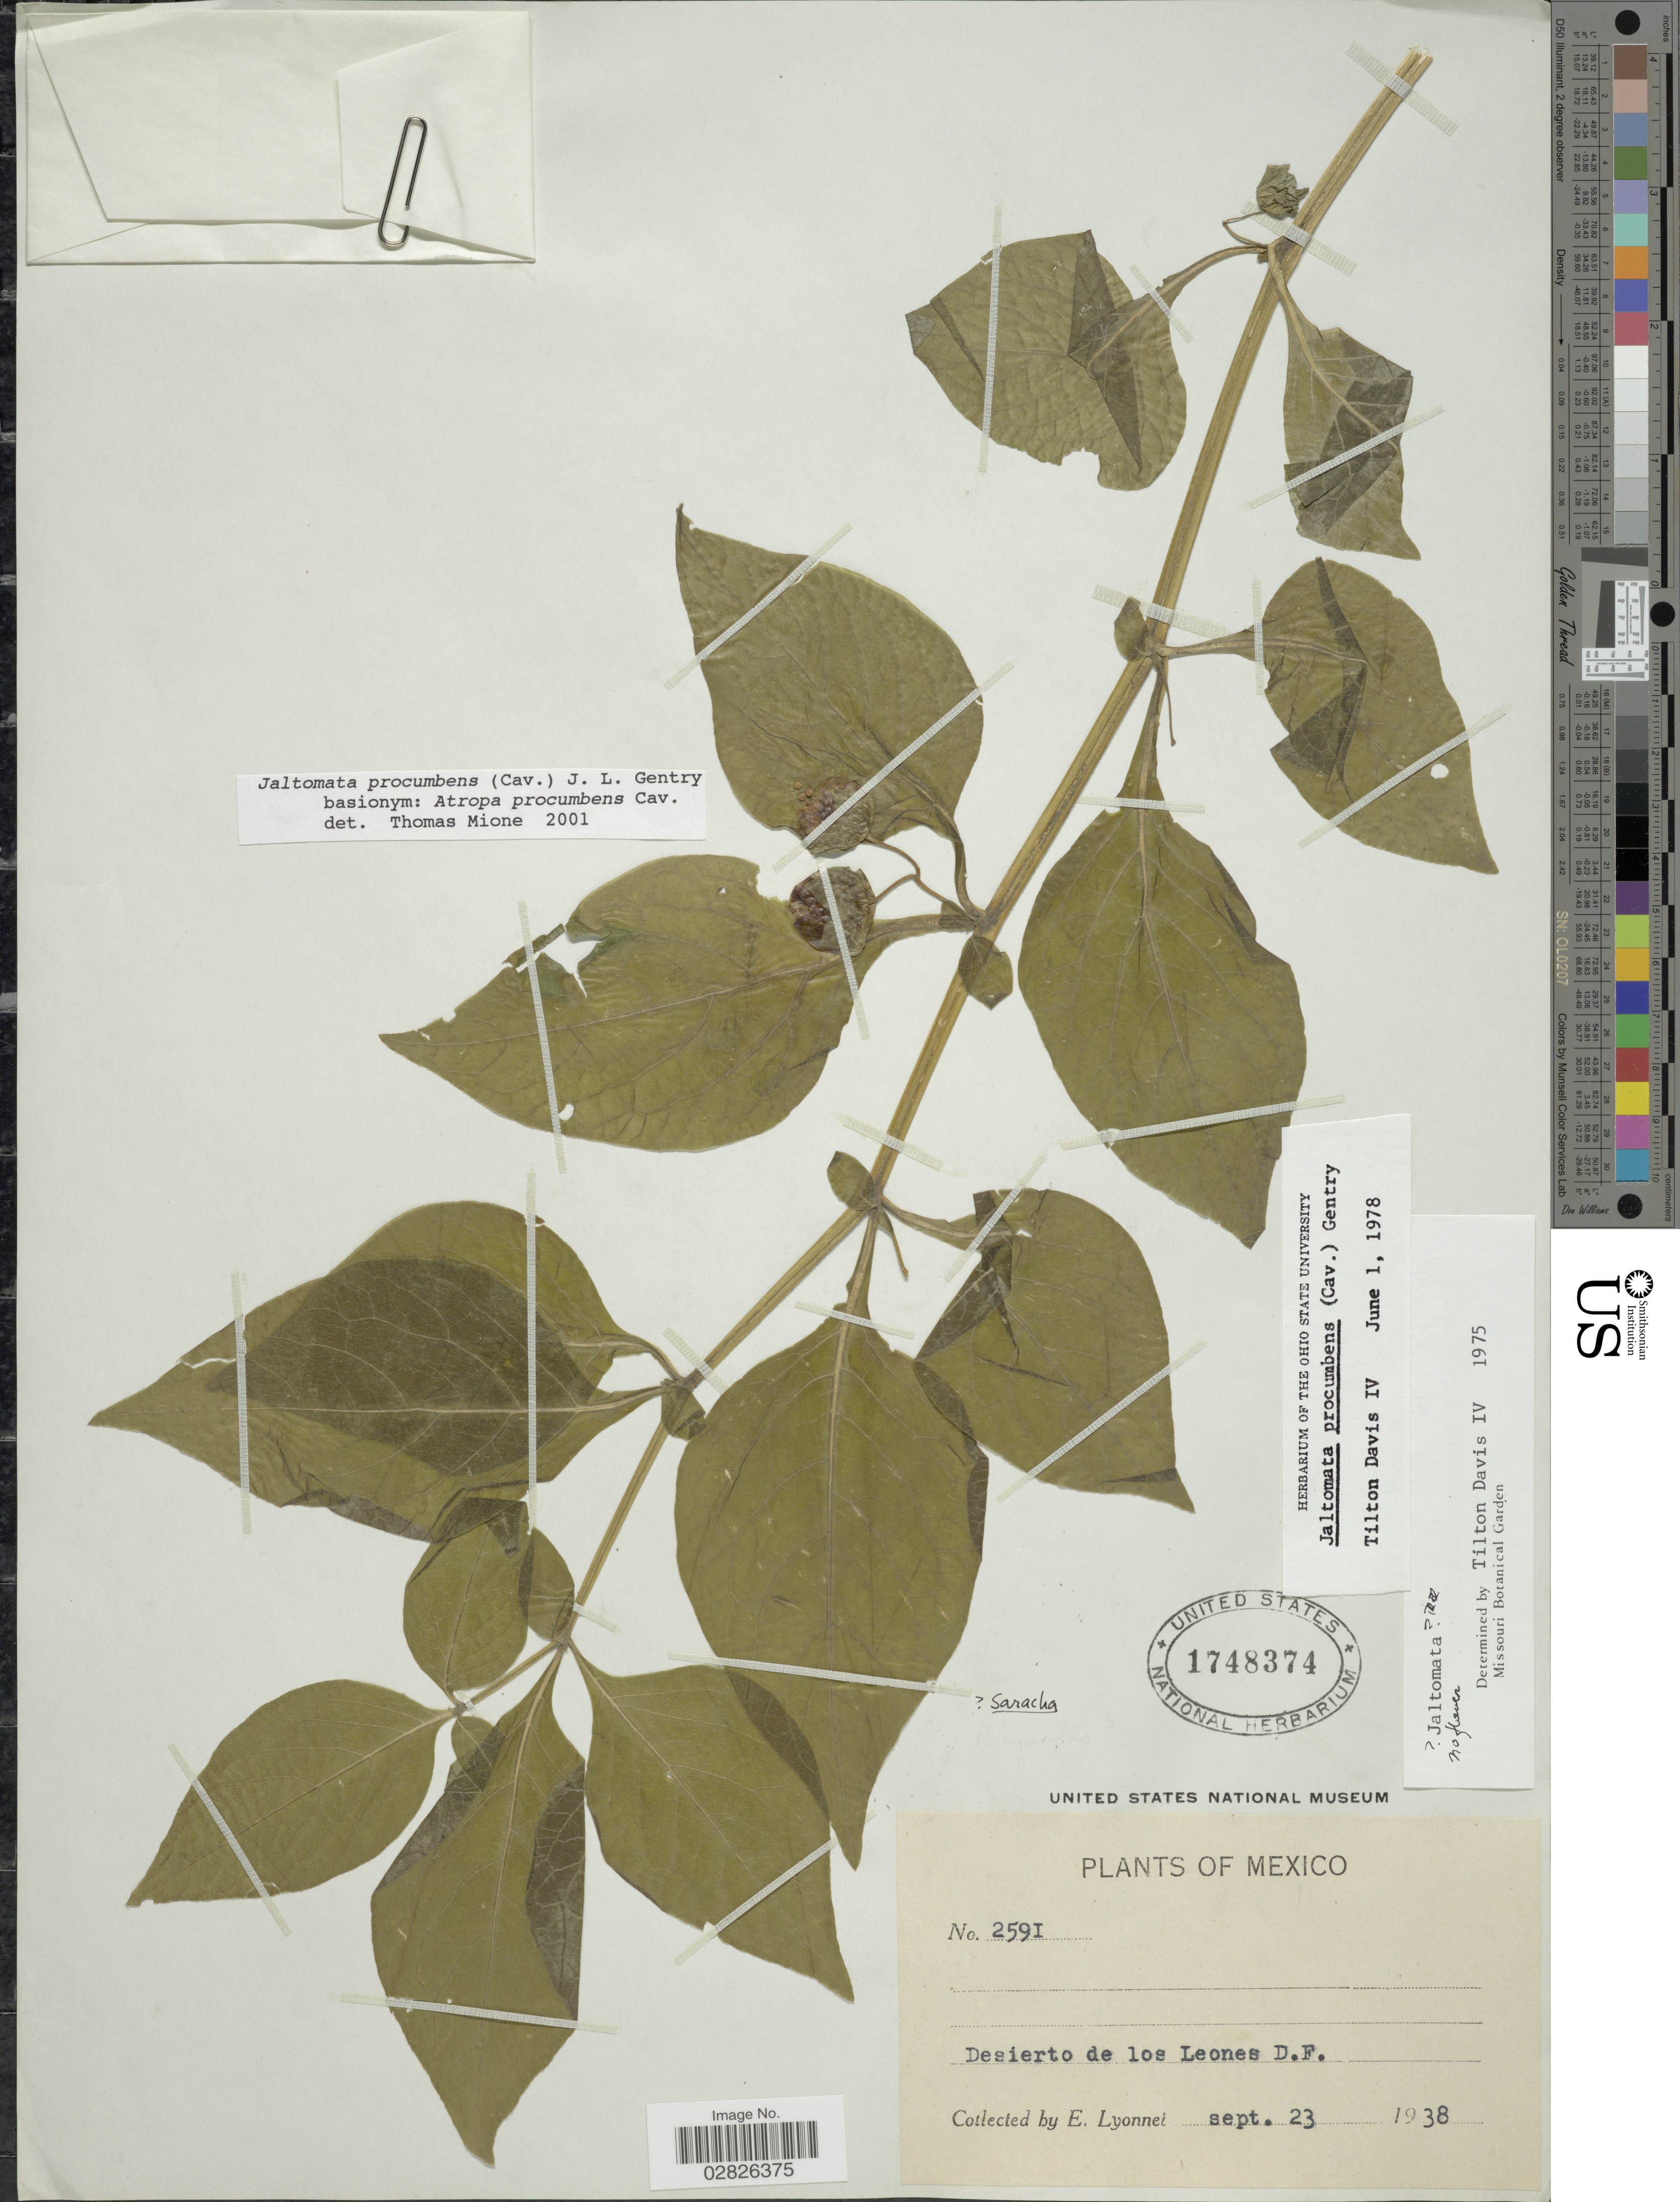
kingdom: Plantae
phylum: Tracheophyta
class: Magnoliopsida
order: Solanales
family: Solanaceae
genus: Jaltomata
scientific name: Jaltomata procumbens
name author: (Cav.) J.L. Gentry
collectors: E. Lyonnet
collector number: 2591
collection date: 1938-09-23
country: Mexico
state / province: Distrito Federal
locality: Desierto de los Leones.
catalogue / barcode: US 1748374